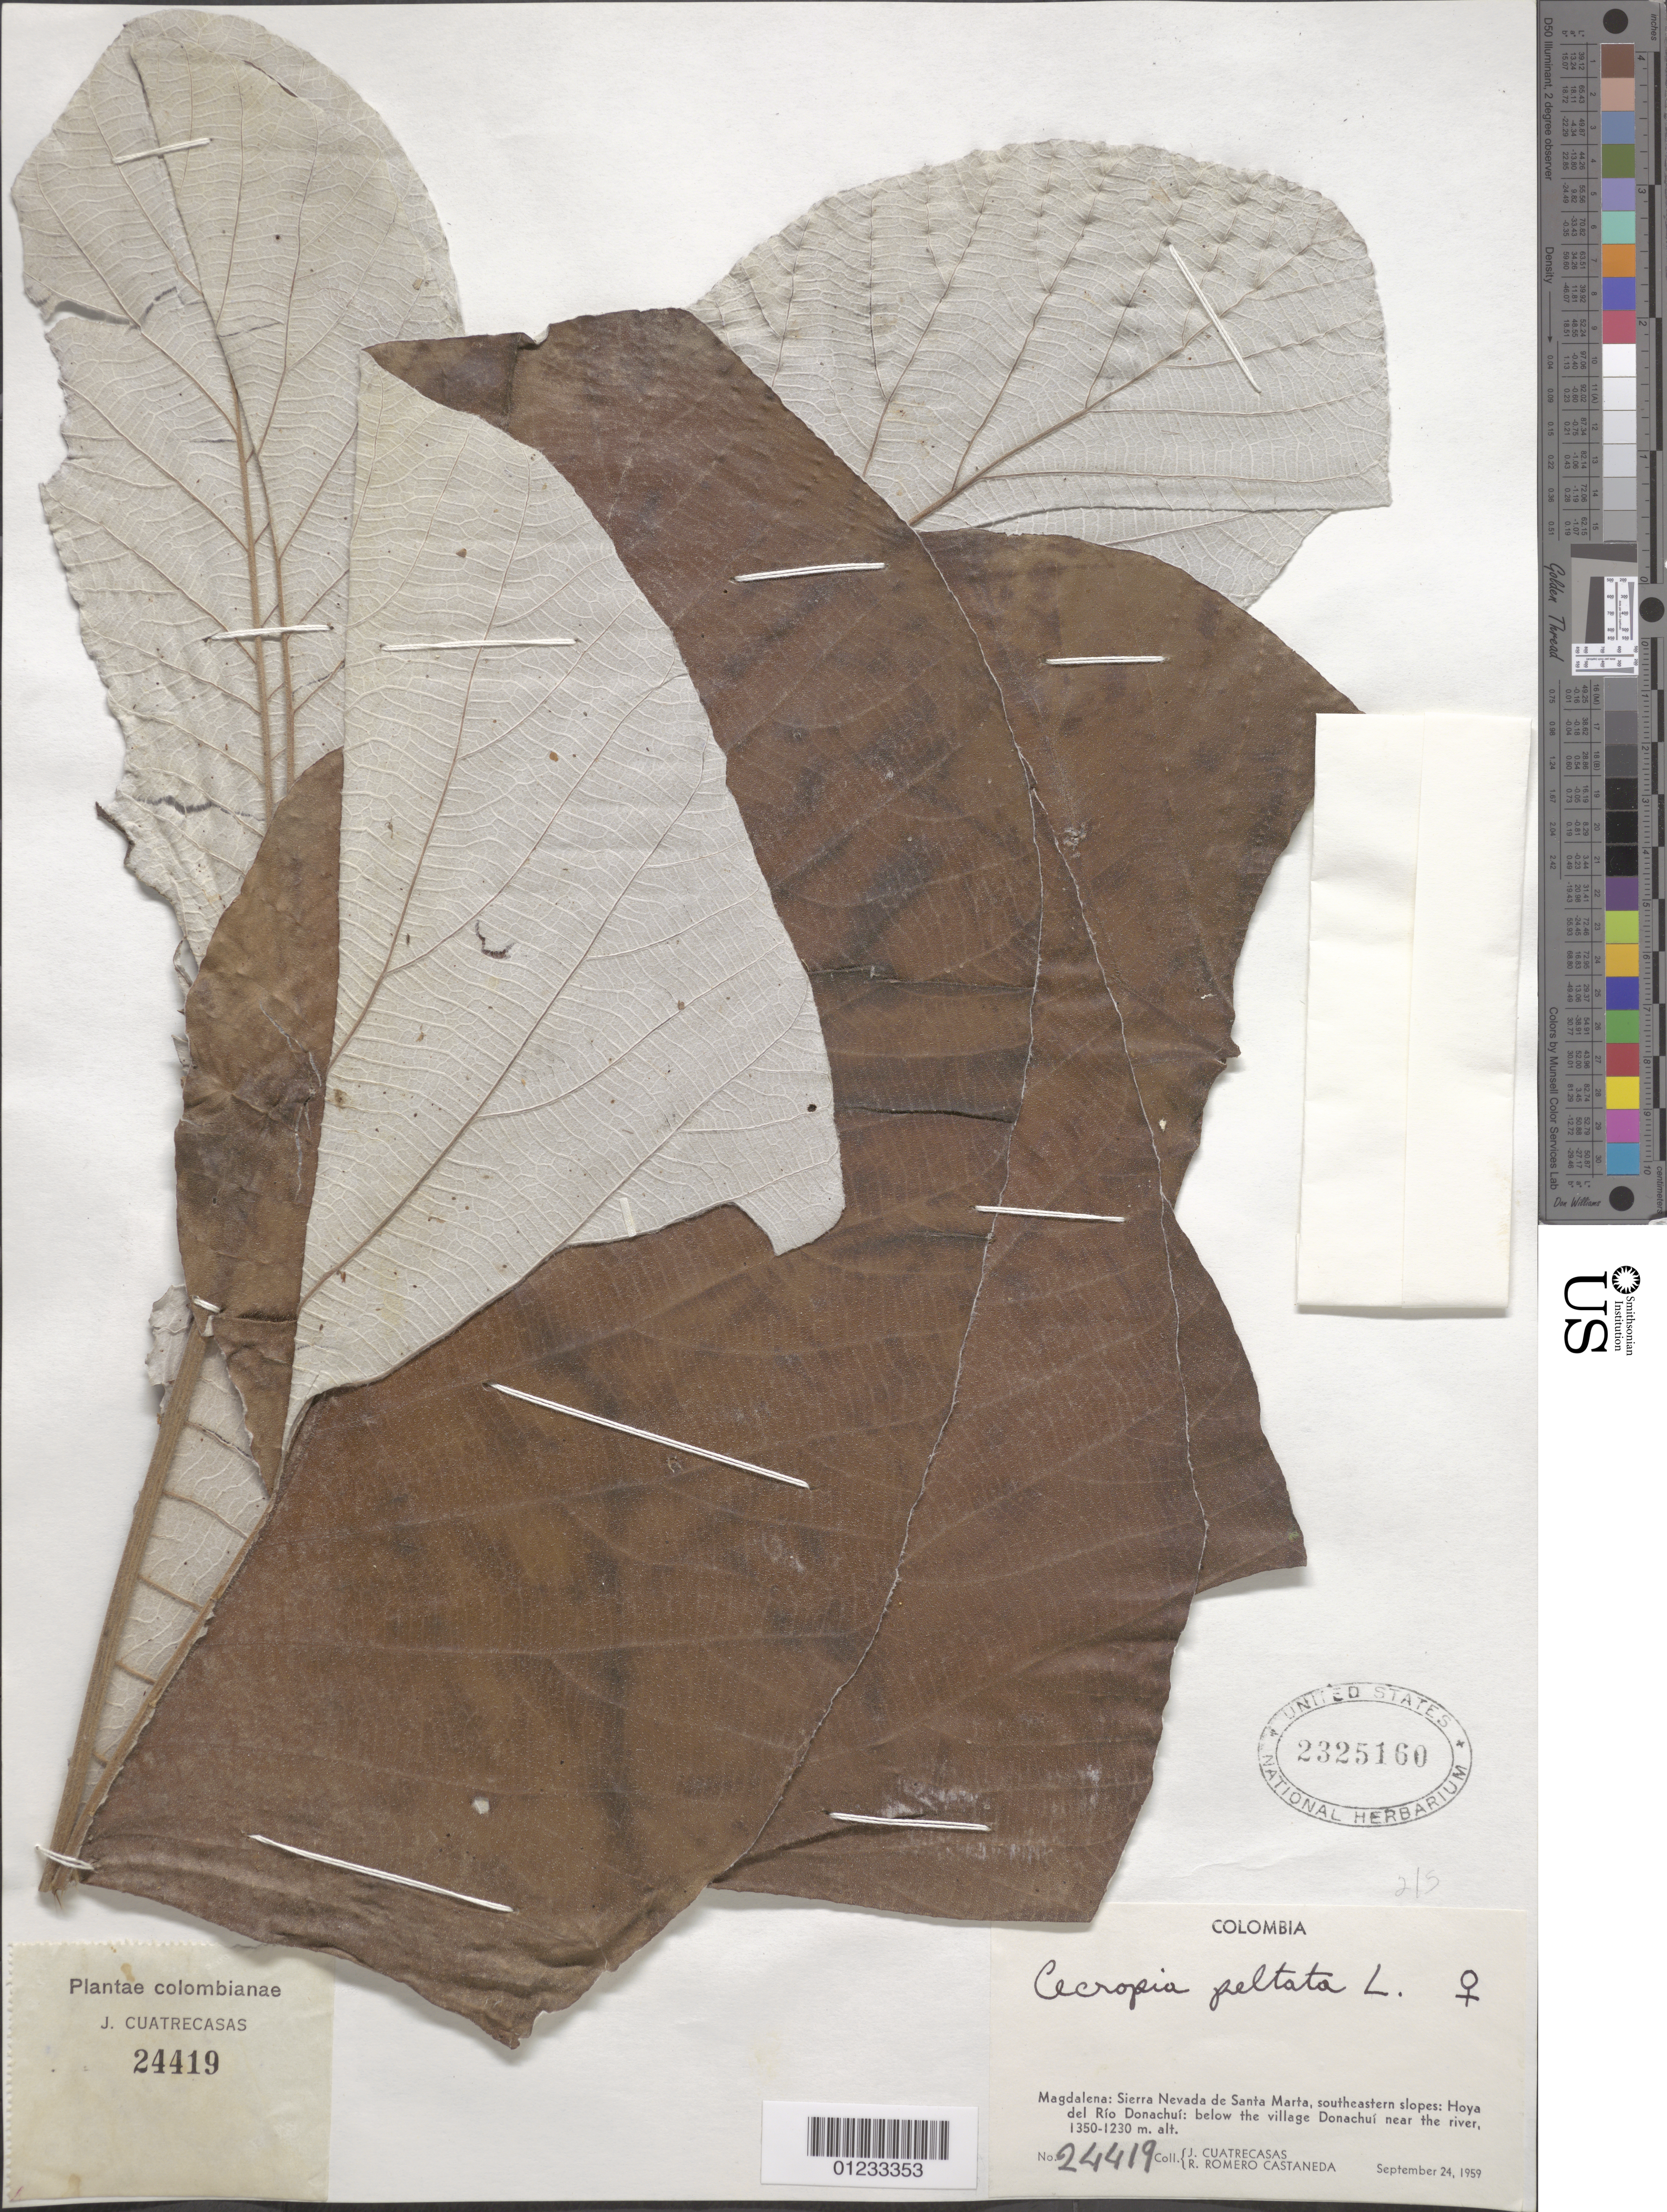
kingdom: Plantae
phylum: Tracheophyta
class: Magnoliopsida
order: Rosales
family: Urticaceae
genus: Cecropia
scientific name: Cecropia peltata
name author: L.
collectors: J. Cuatrecasas & R. Romero Castañeda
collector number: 24419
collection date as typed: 24 Sep 1959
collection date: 1959-09-24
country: Colombia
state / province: Magdalena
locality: Sierra Nevada de Santa Marta, SE slopes; Hoya del Rio Donachui, below the village Donachui near the river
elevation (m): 1230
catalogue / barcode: US 2325160